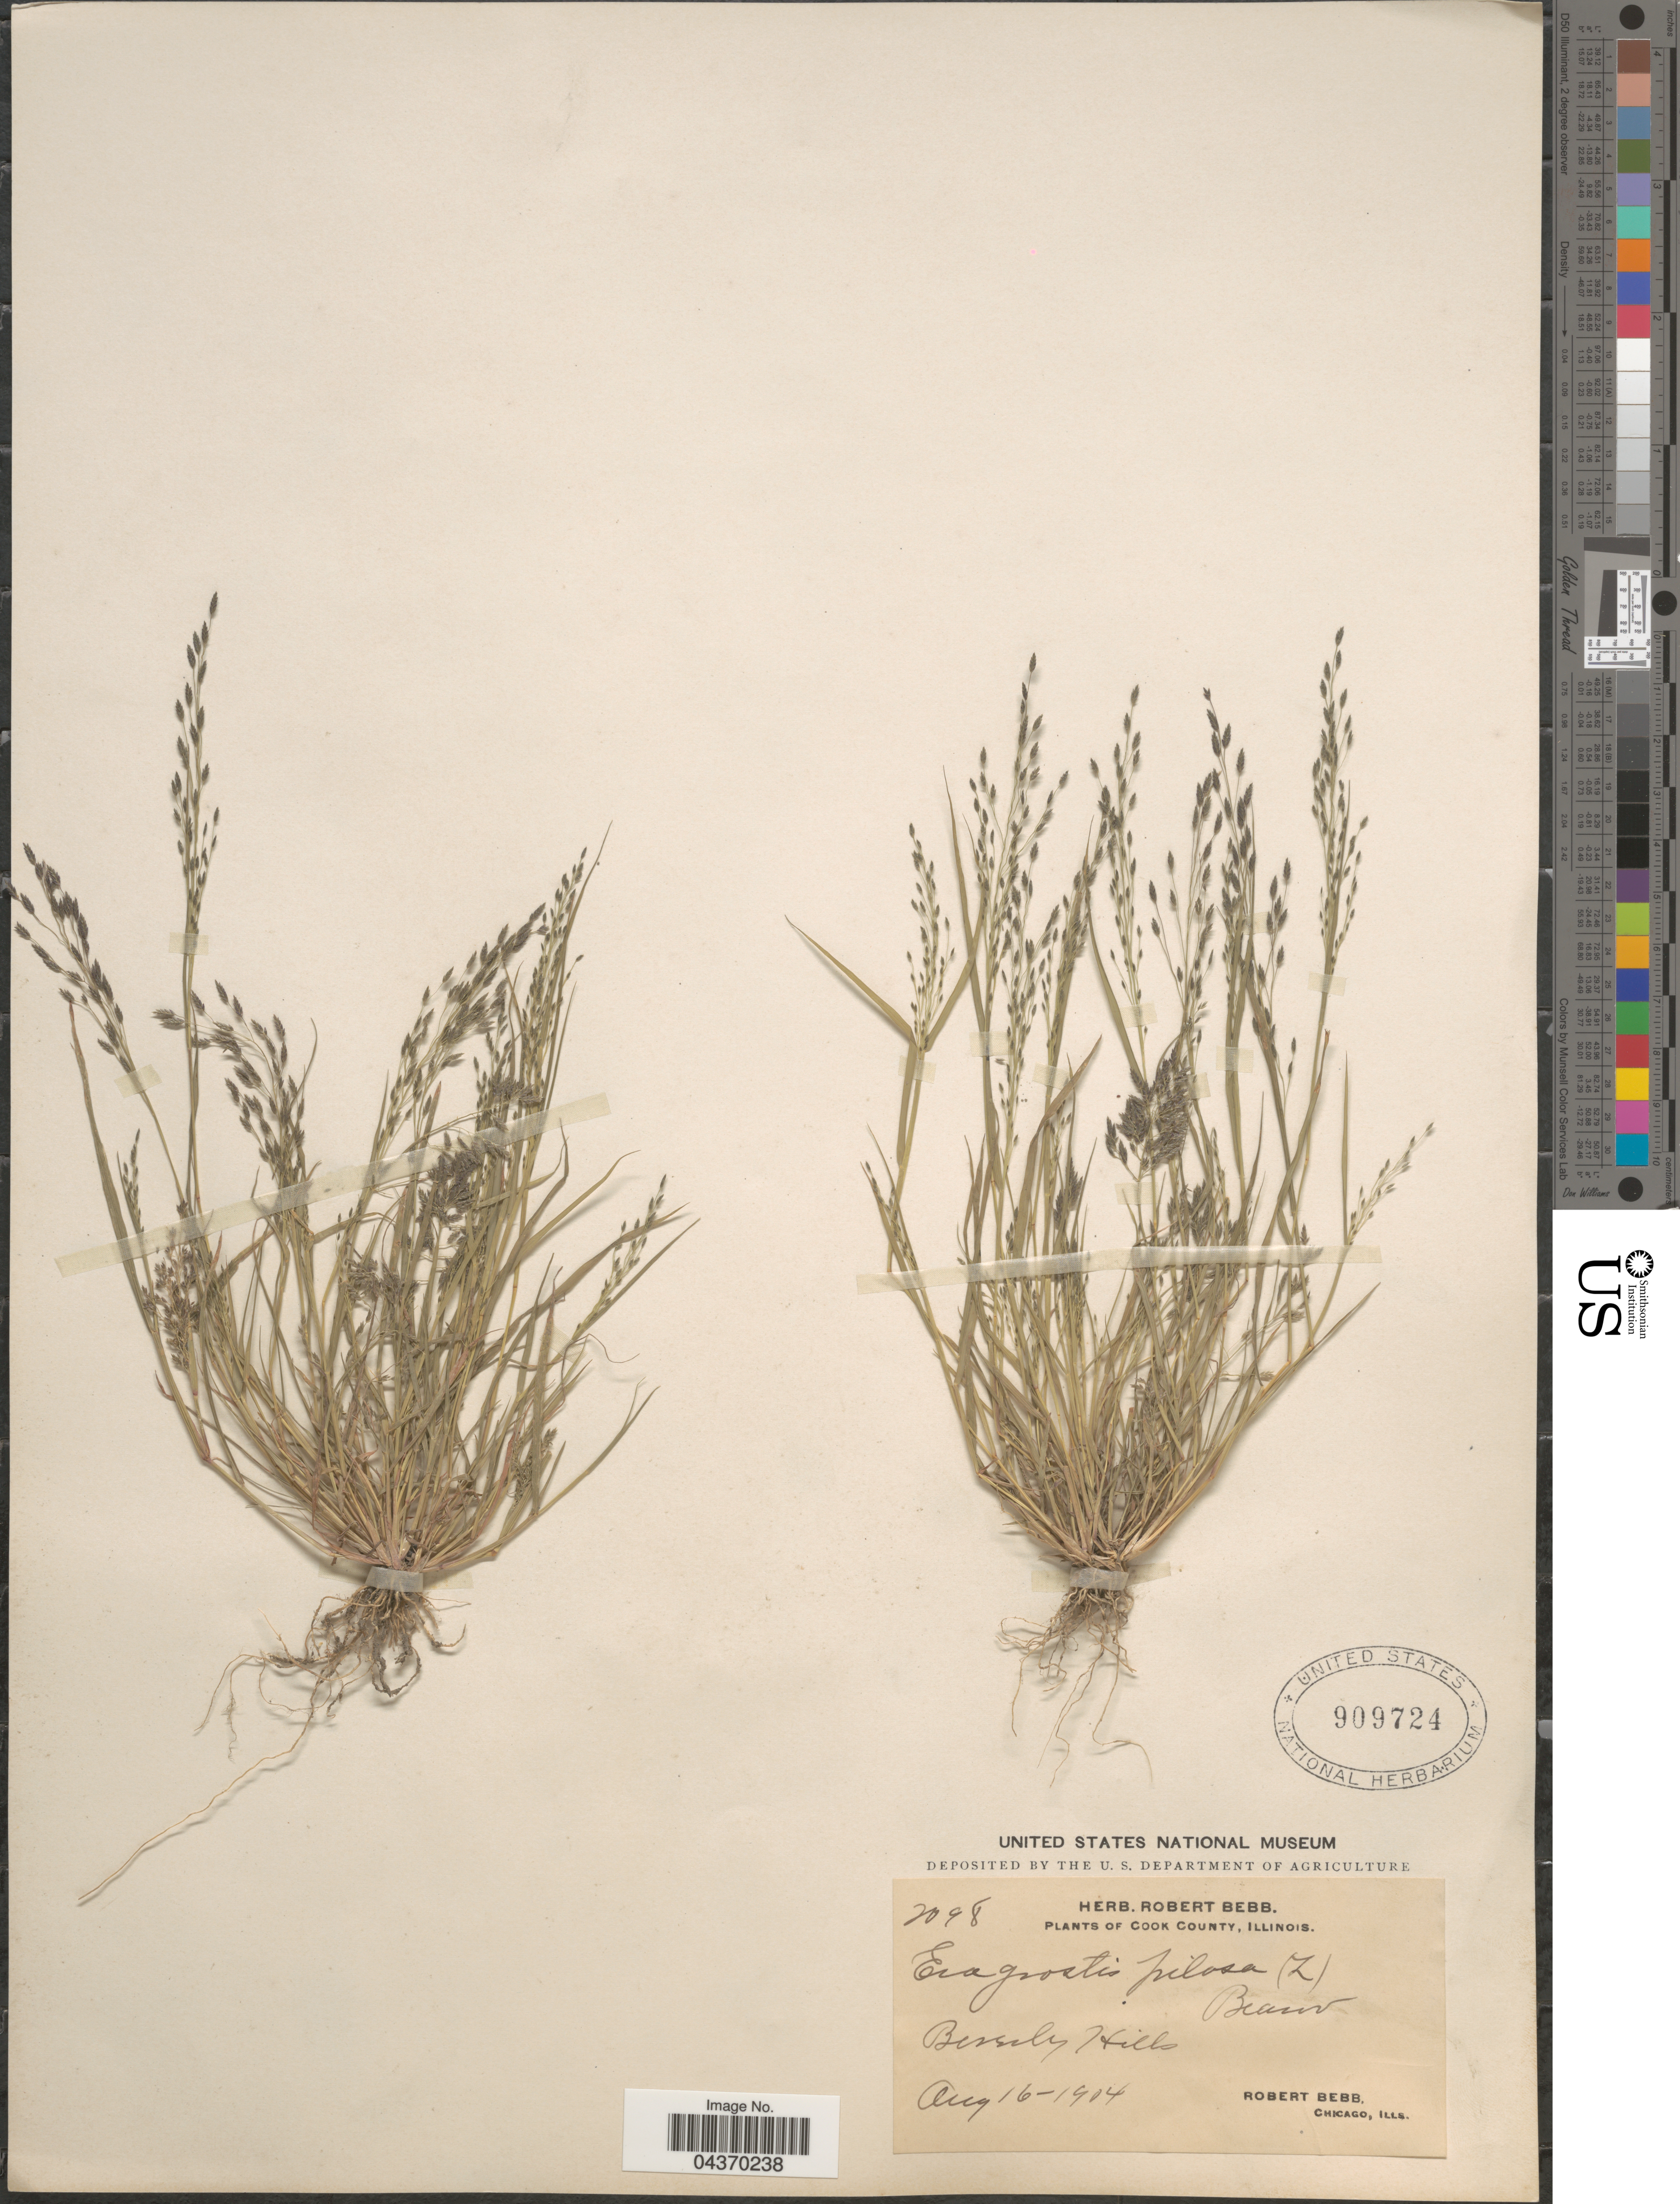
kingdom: Plantae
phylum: Tracheophyta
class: Liliopsida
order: Poales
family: Poaceae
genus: Eragrostis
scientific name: Eragrostis pectinacea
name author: (Michx.) Nees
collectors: R. Bebb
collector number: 2098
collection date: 1904-08-16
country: United States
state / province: Illinois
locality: Cook County. Beverly Hills.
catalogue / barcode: US 909724